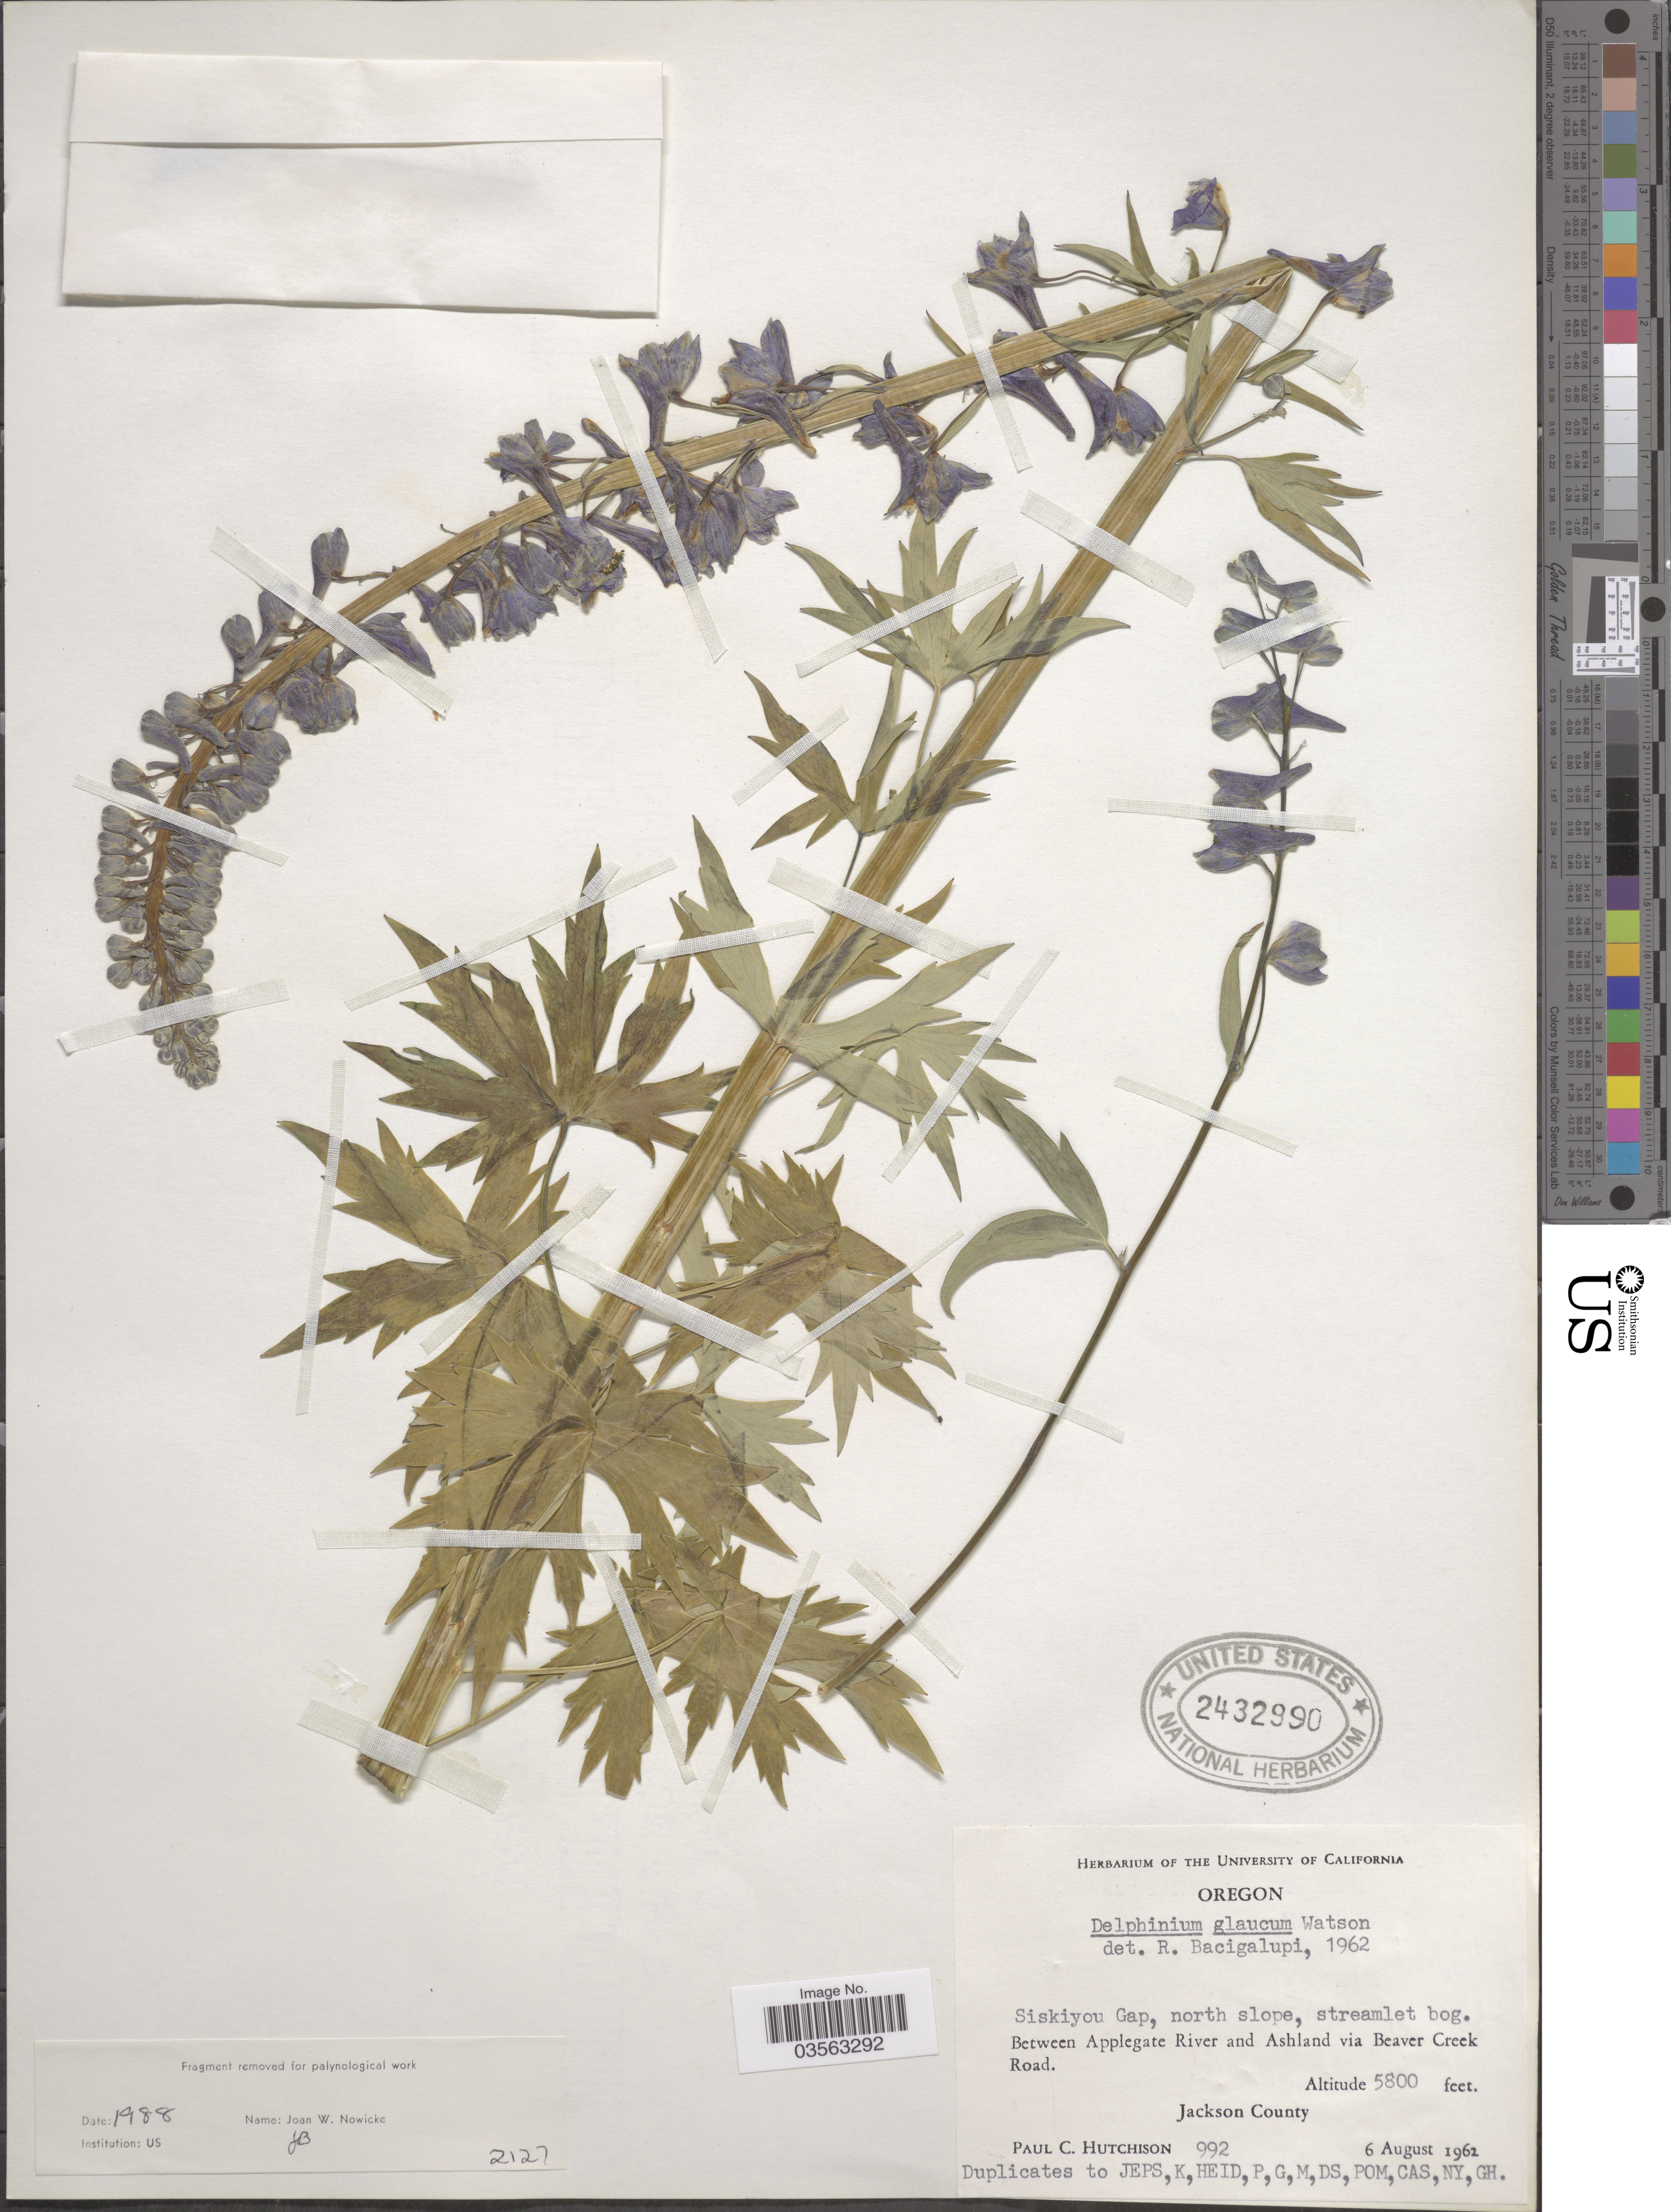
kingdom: Plantae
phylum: Tracheophyta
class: Magnoliopsida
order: Ranunculales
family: Ranunculaceae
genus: Delphinium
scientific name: Delphinium glaucum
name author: S. Watson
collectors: P. C. Hutchison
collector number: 992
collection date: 1962-08-06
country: United States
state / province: Oregon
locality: Siskiyou Gap, north slope, streamlet bog. Between Applegate River and Ashland via Beaver Creek Road. Jackson County.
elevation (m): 1768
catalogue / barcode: US 2432990